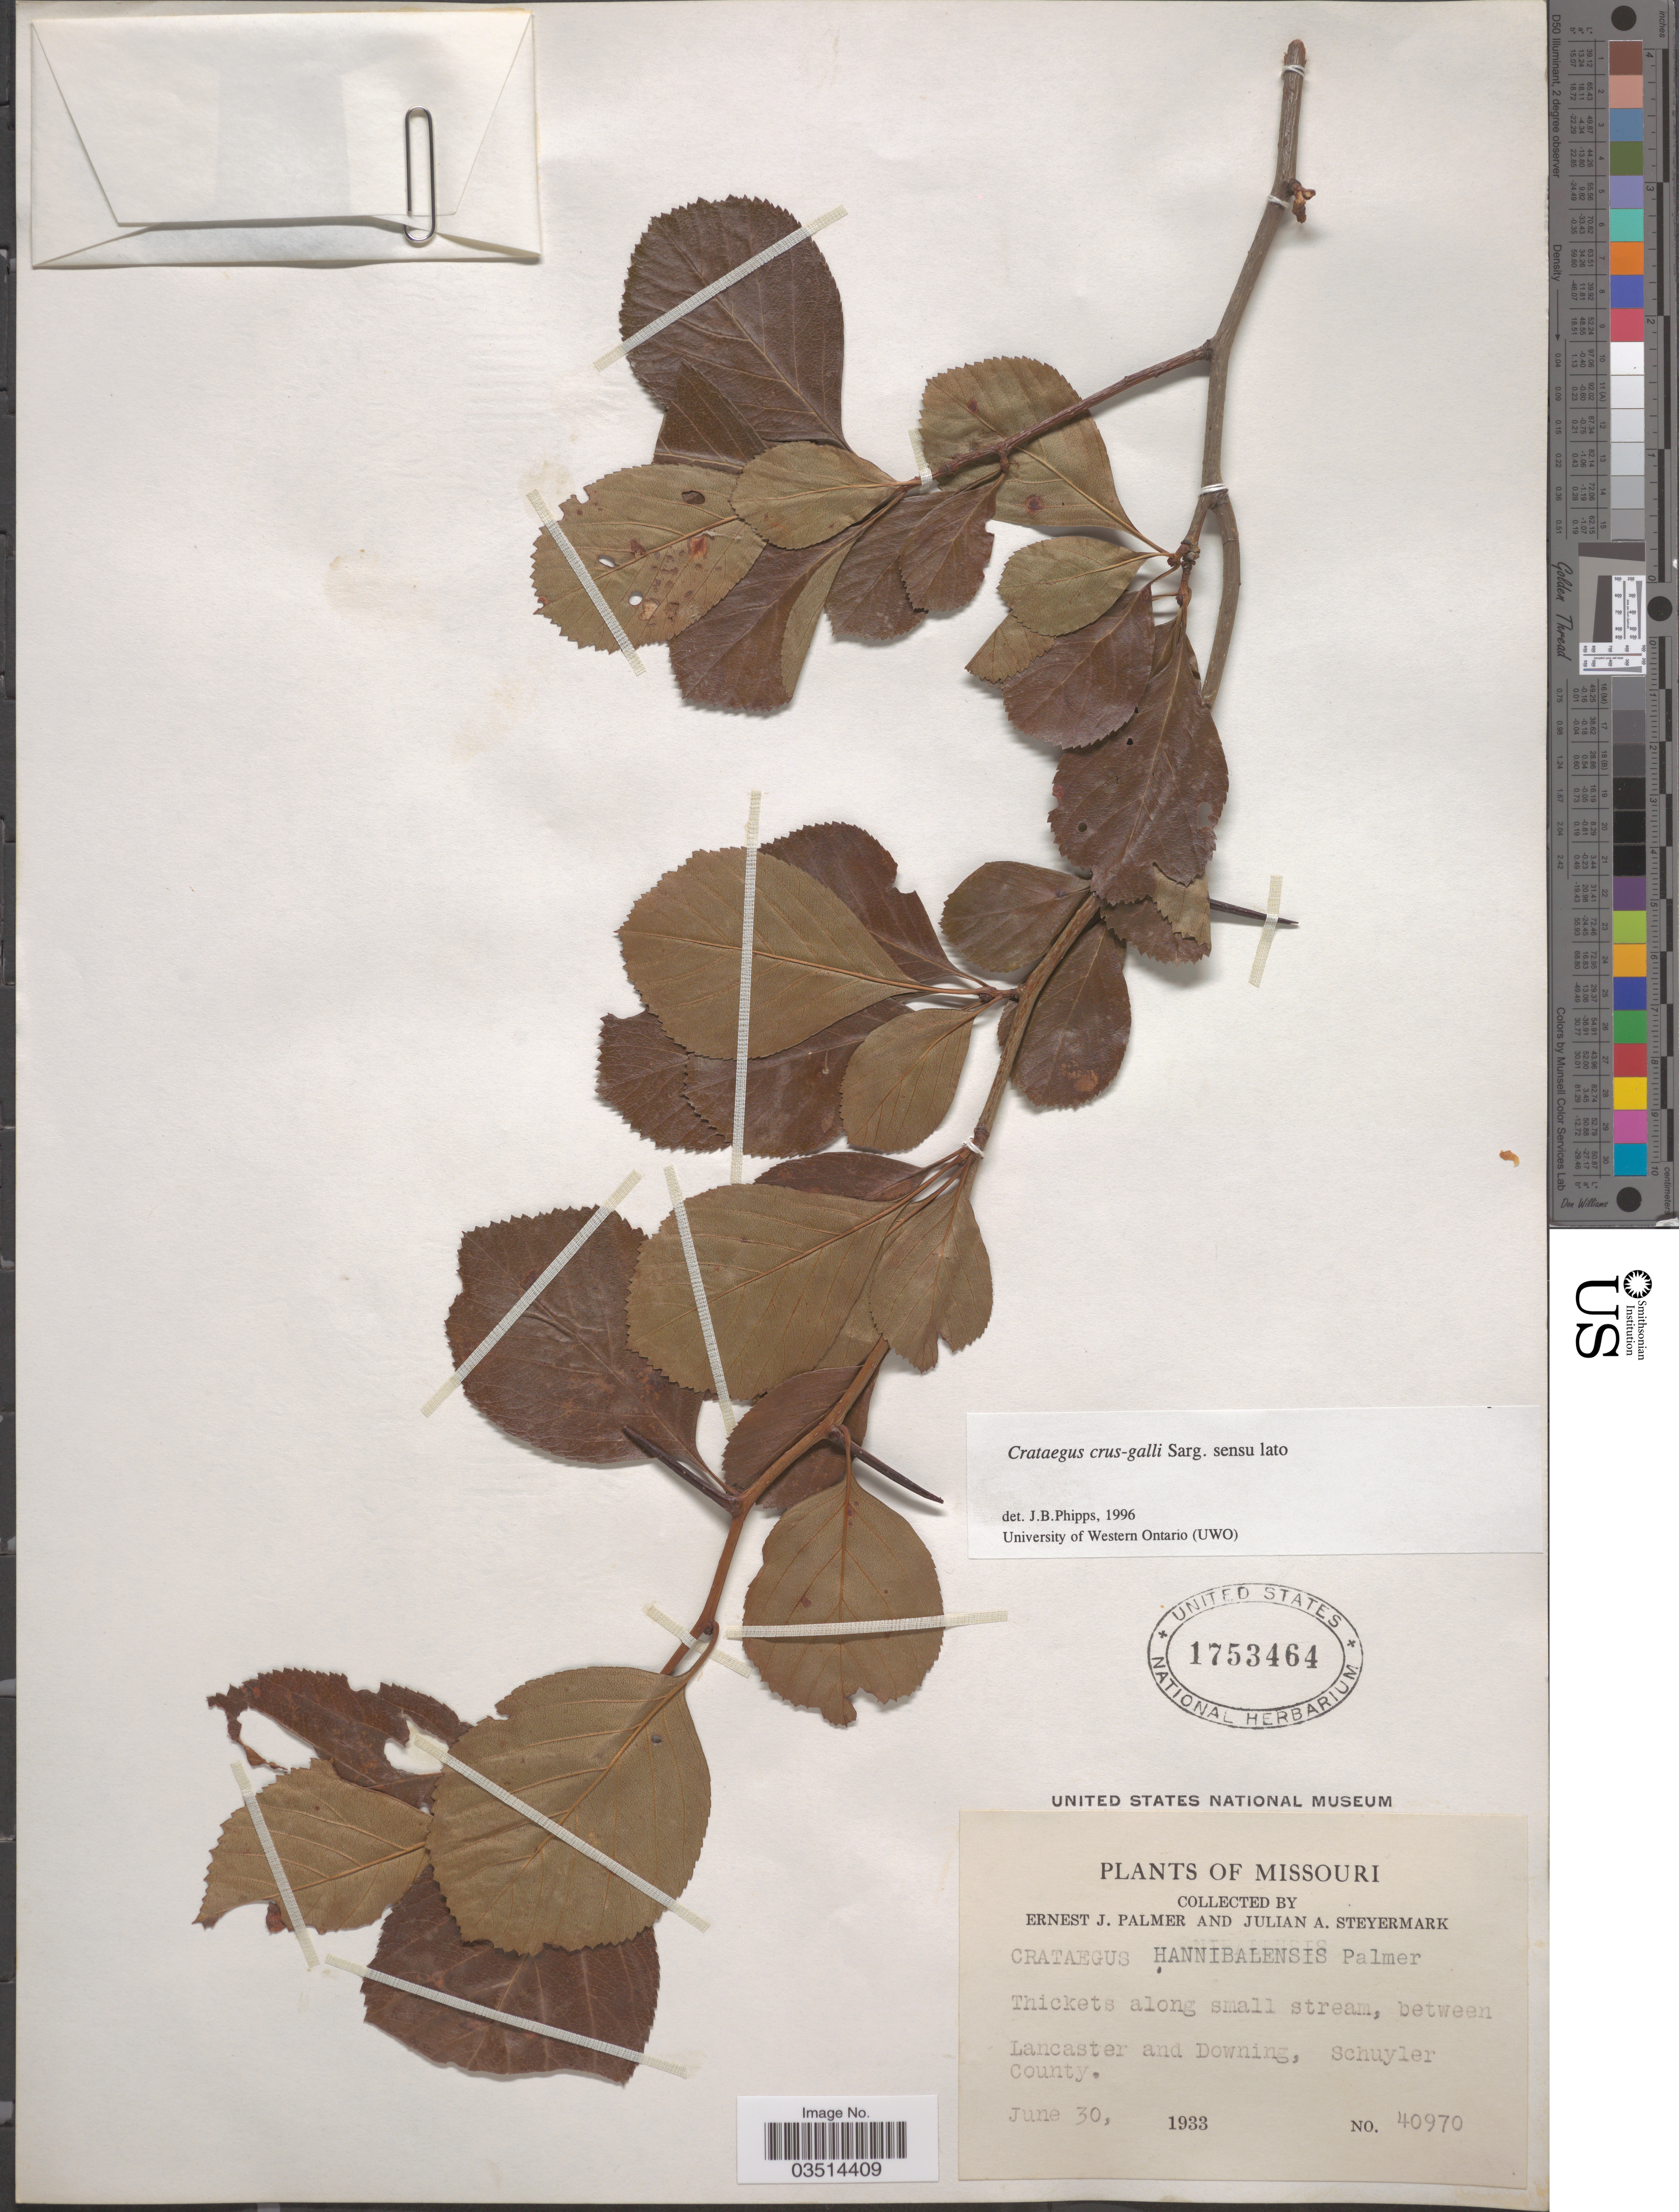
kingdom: Plantae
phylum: Tracheophyta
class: Magnoliopsida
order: Rosales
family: Rosaceae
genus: Crataegus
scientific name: Crataegus crus-galli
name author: L.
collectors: E. J. Palmer & J. Steyermark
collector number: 40970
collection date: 1933-06-30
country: United States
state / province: Missouri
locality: Between Lancaster and Downing, Schuyler County.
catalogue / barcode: US 1753464